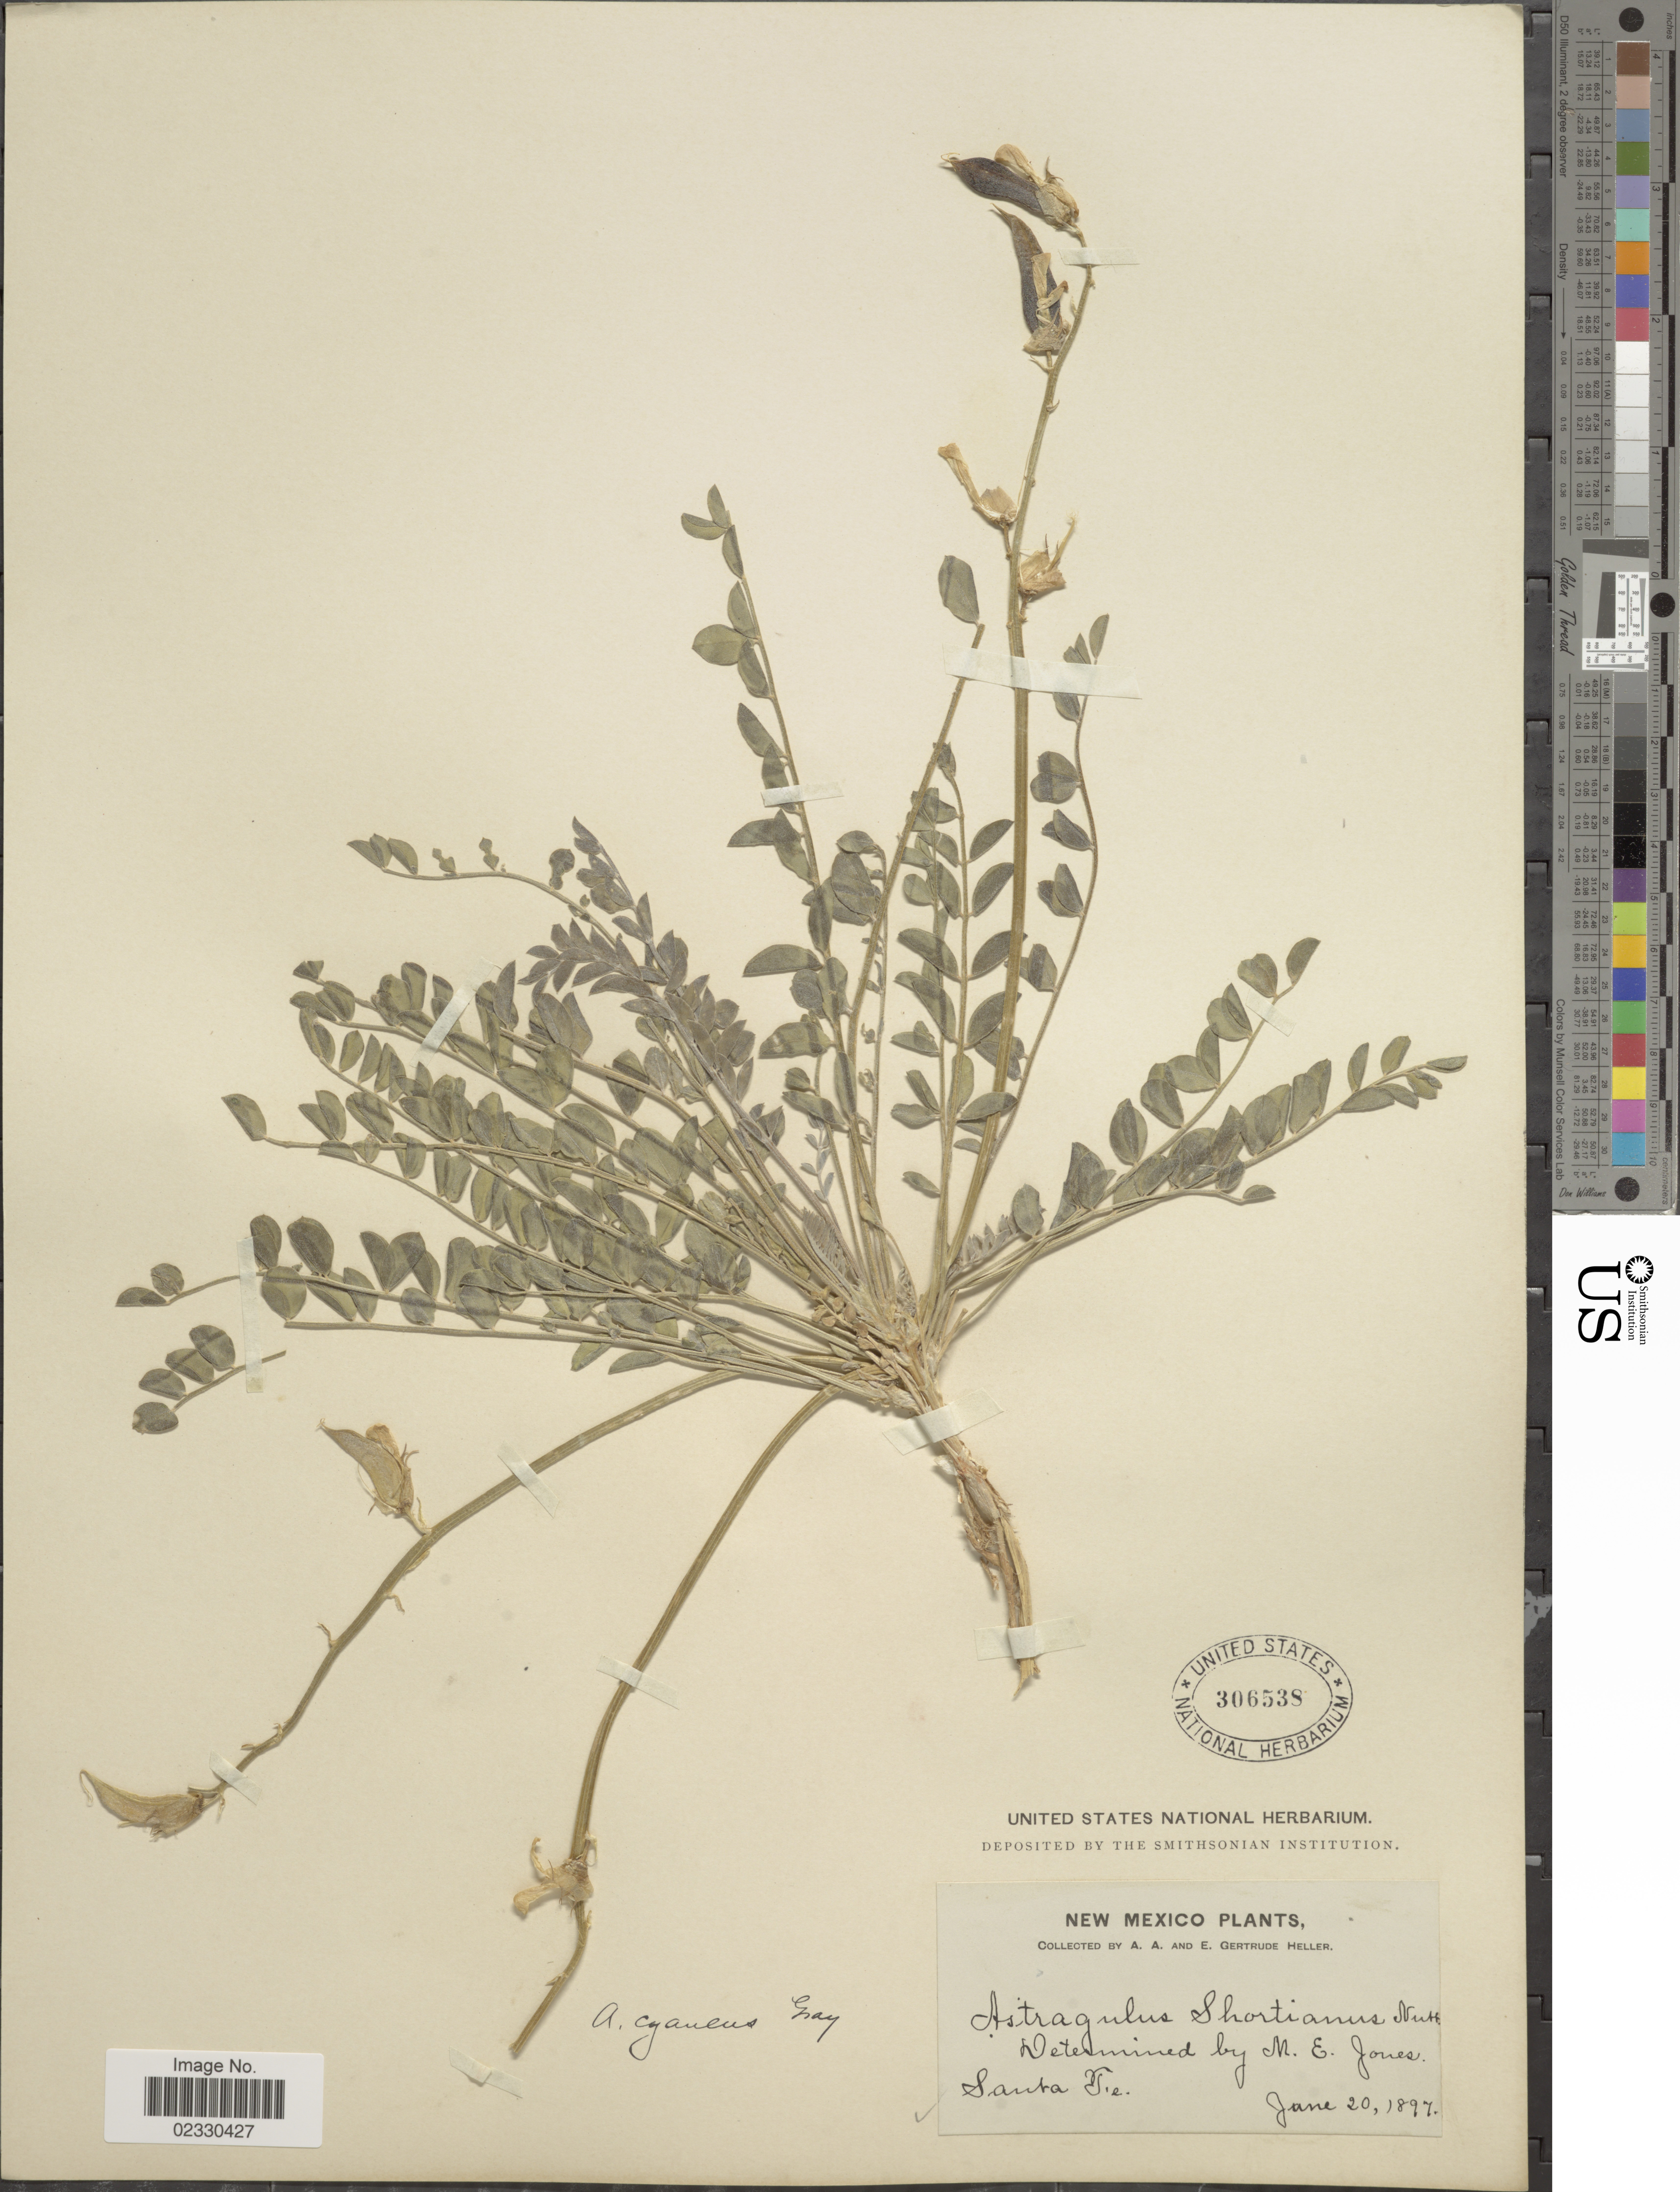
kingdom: Plantae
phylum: Tracheophyta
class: Magnoliopsida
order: Fabales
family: Fabaceae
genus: Astragalus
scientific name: Astragalus cyaneus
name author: A. Gray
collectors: A. A. Heller & E. G. Heller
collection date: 1897-06-20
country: United States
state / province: New Mexico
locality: Santa Fe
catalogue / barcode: US 306538